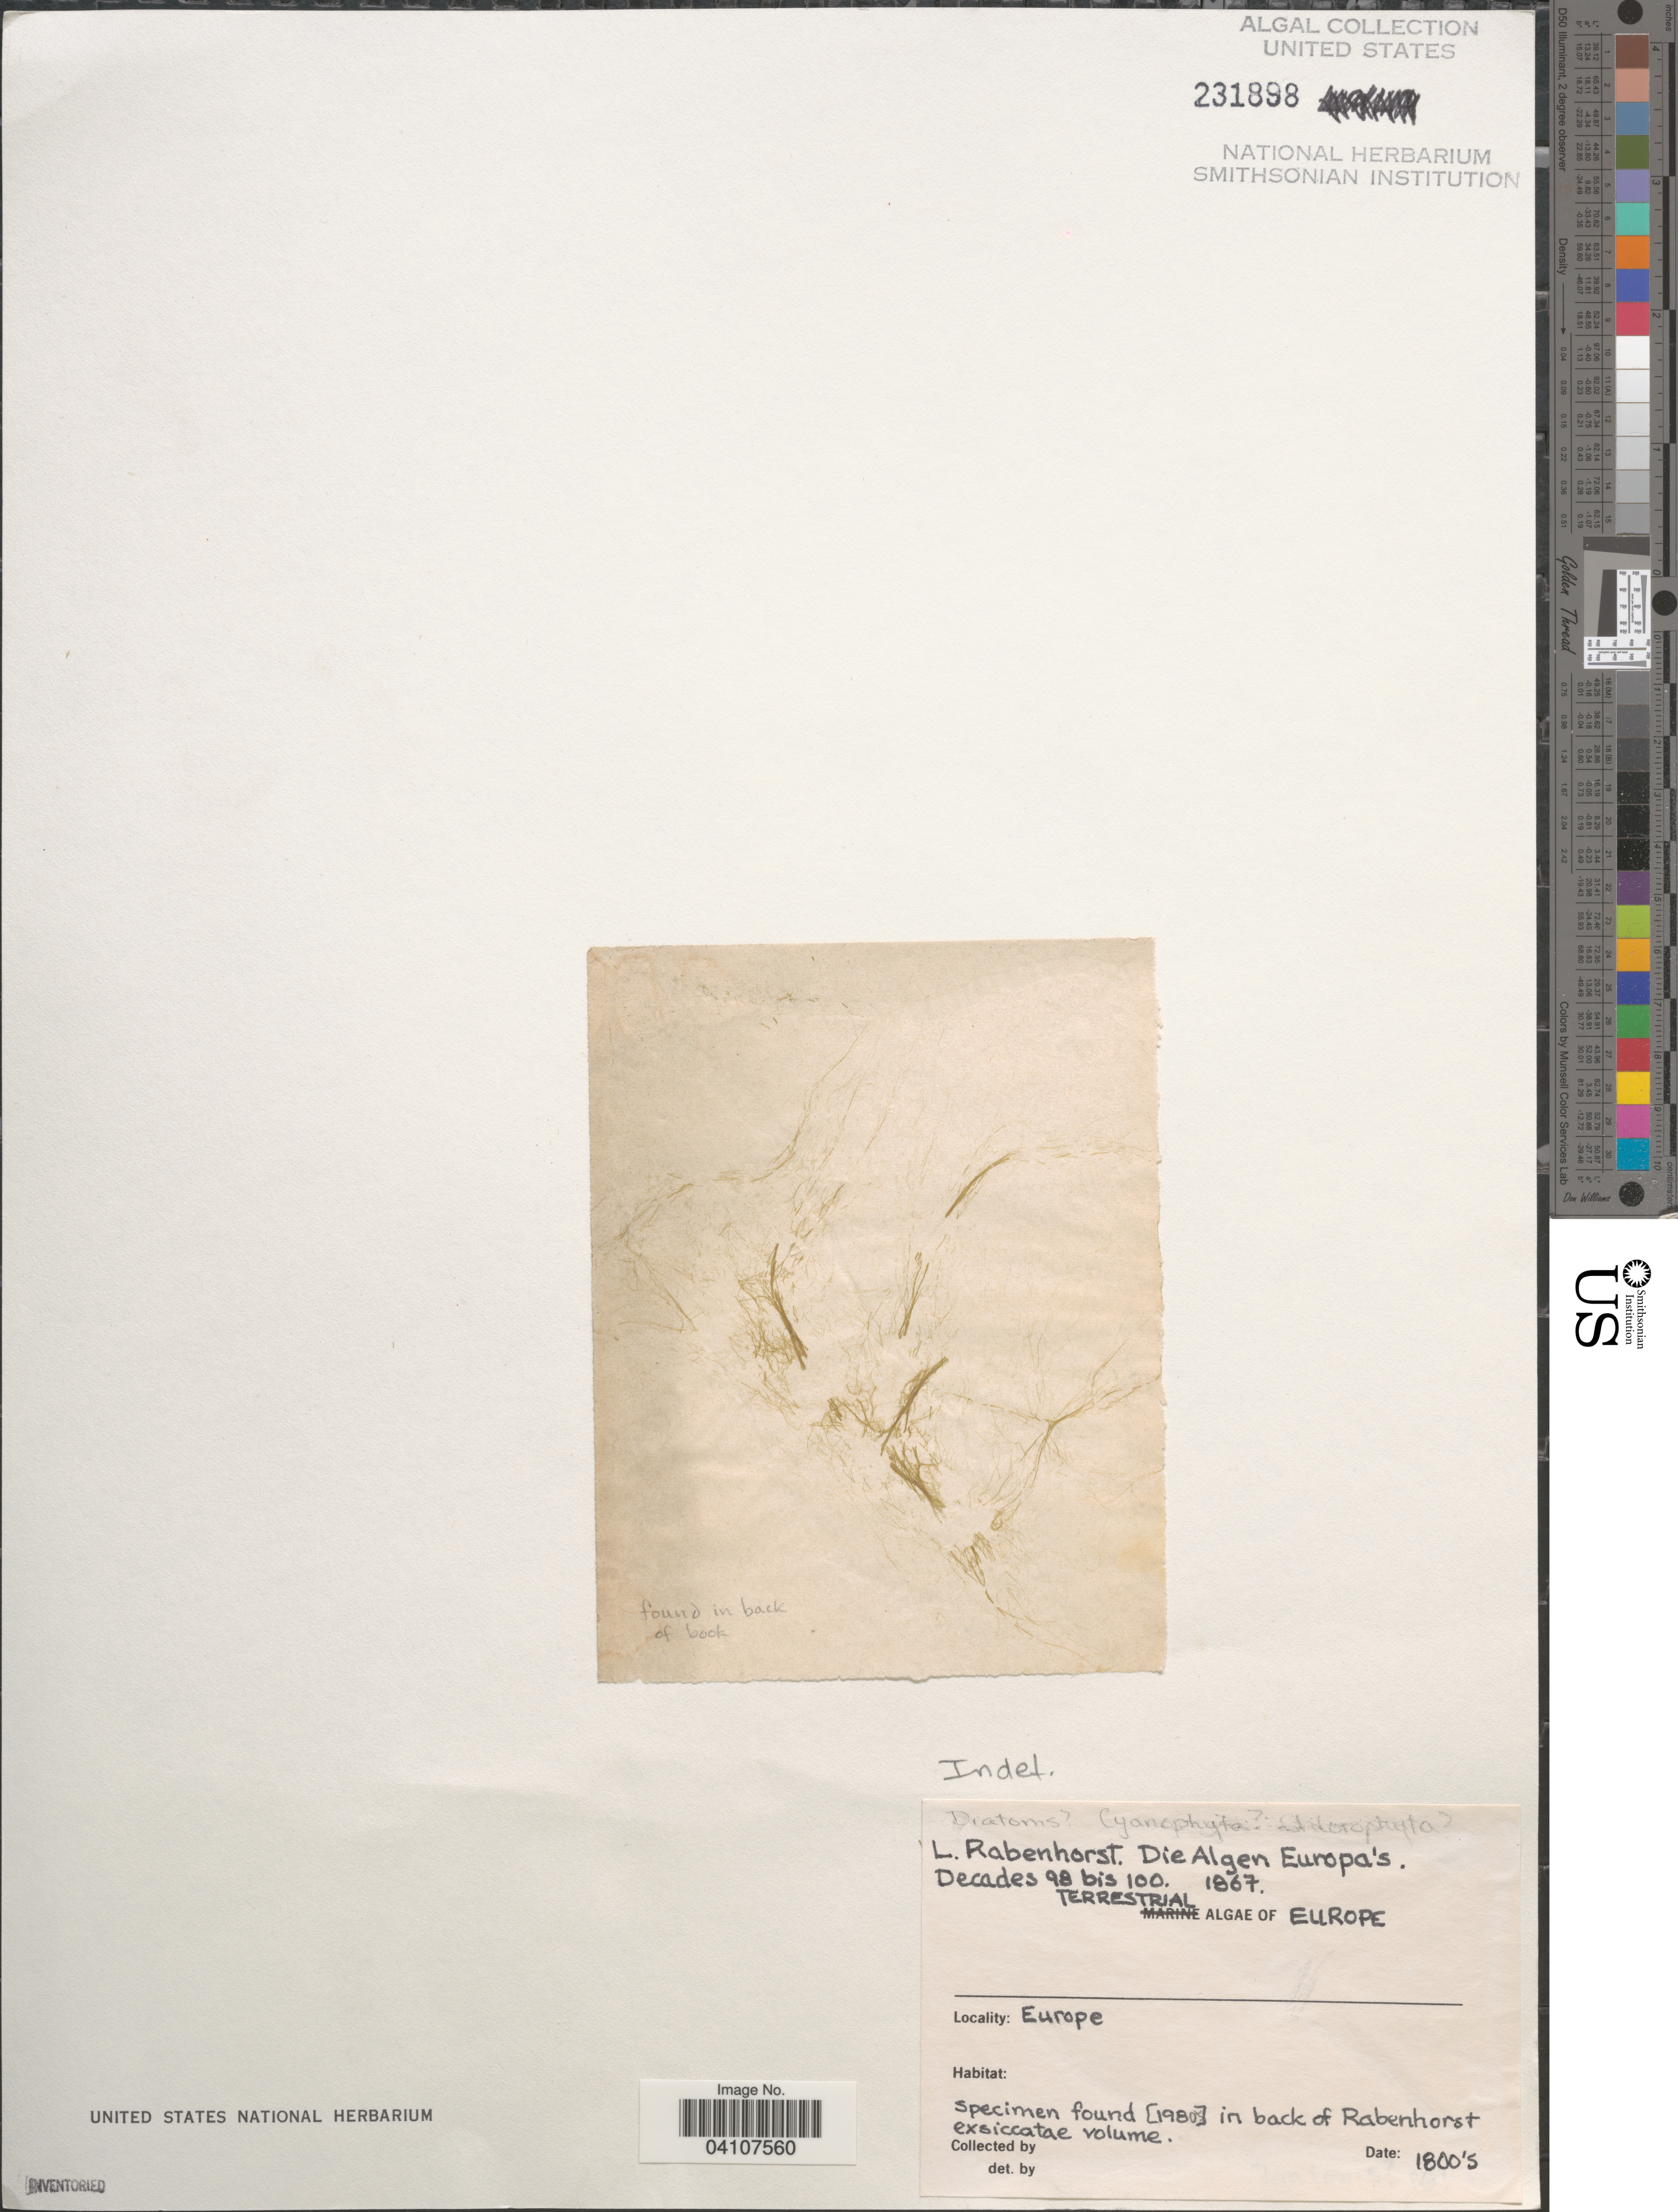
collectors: L. Rabenhorst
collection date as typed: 1800's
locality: Europe.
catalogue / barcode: US 231898